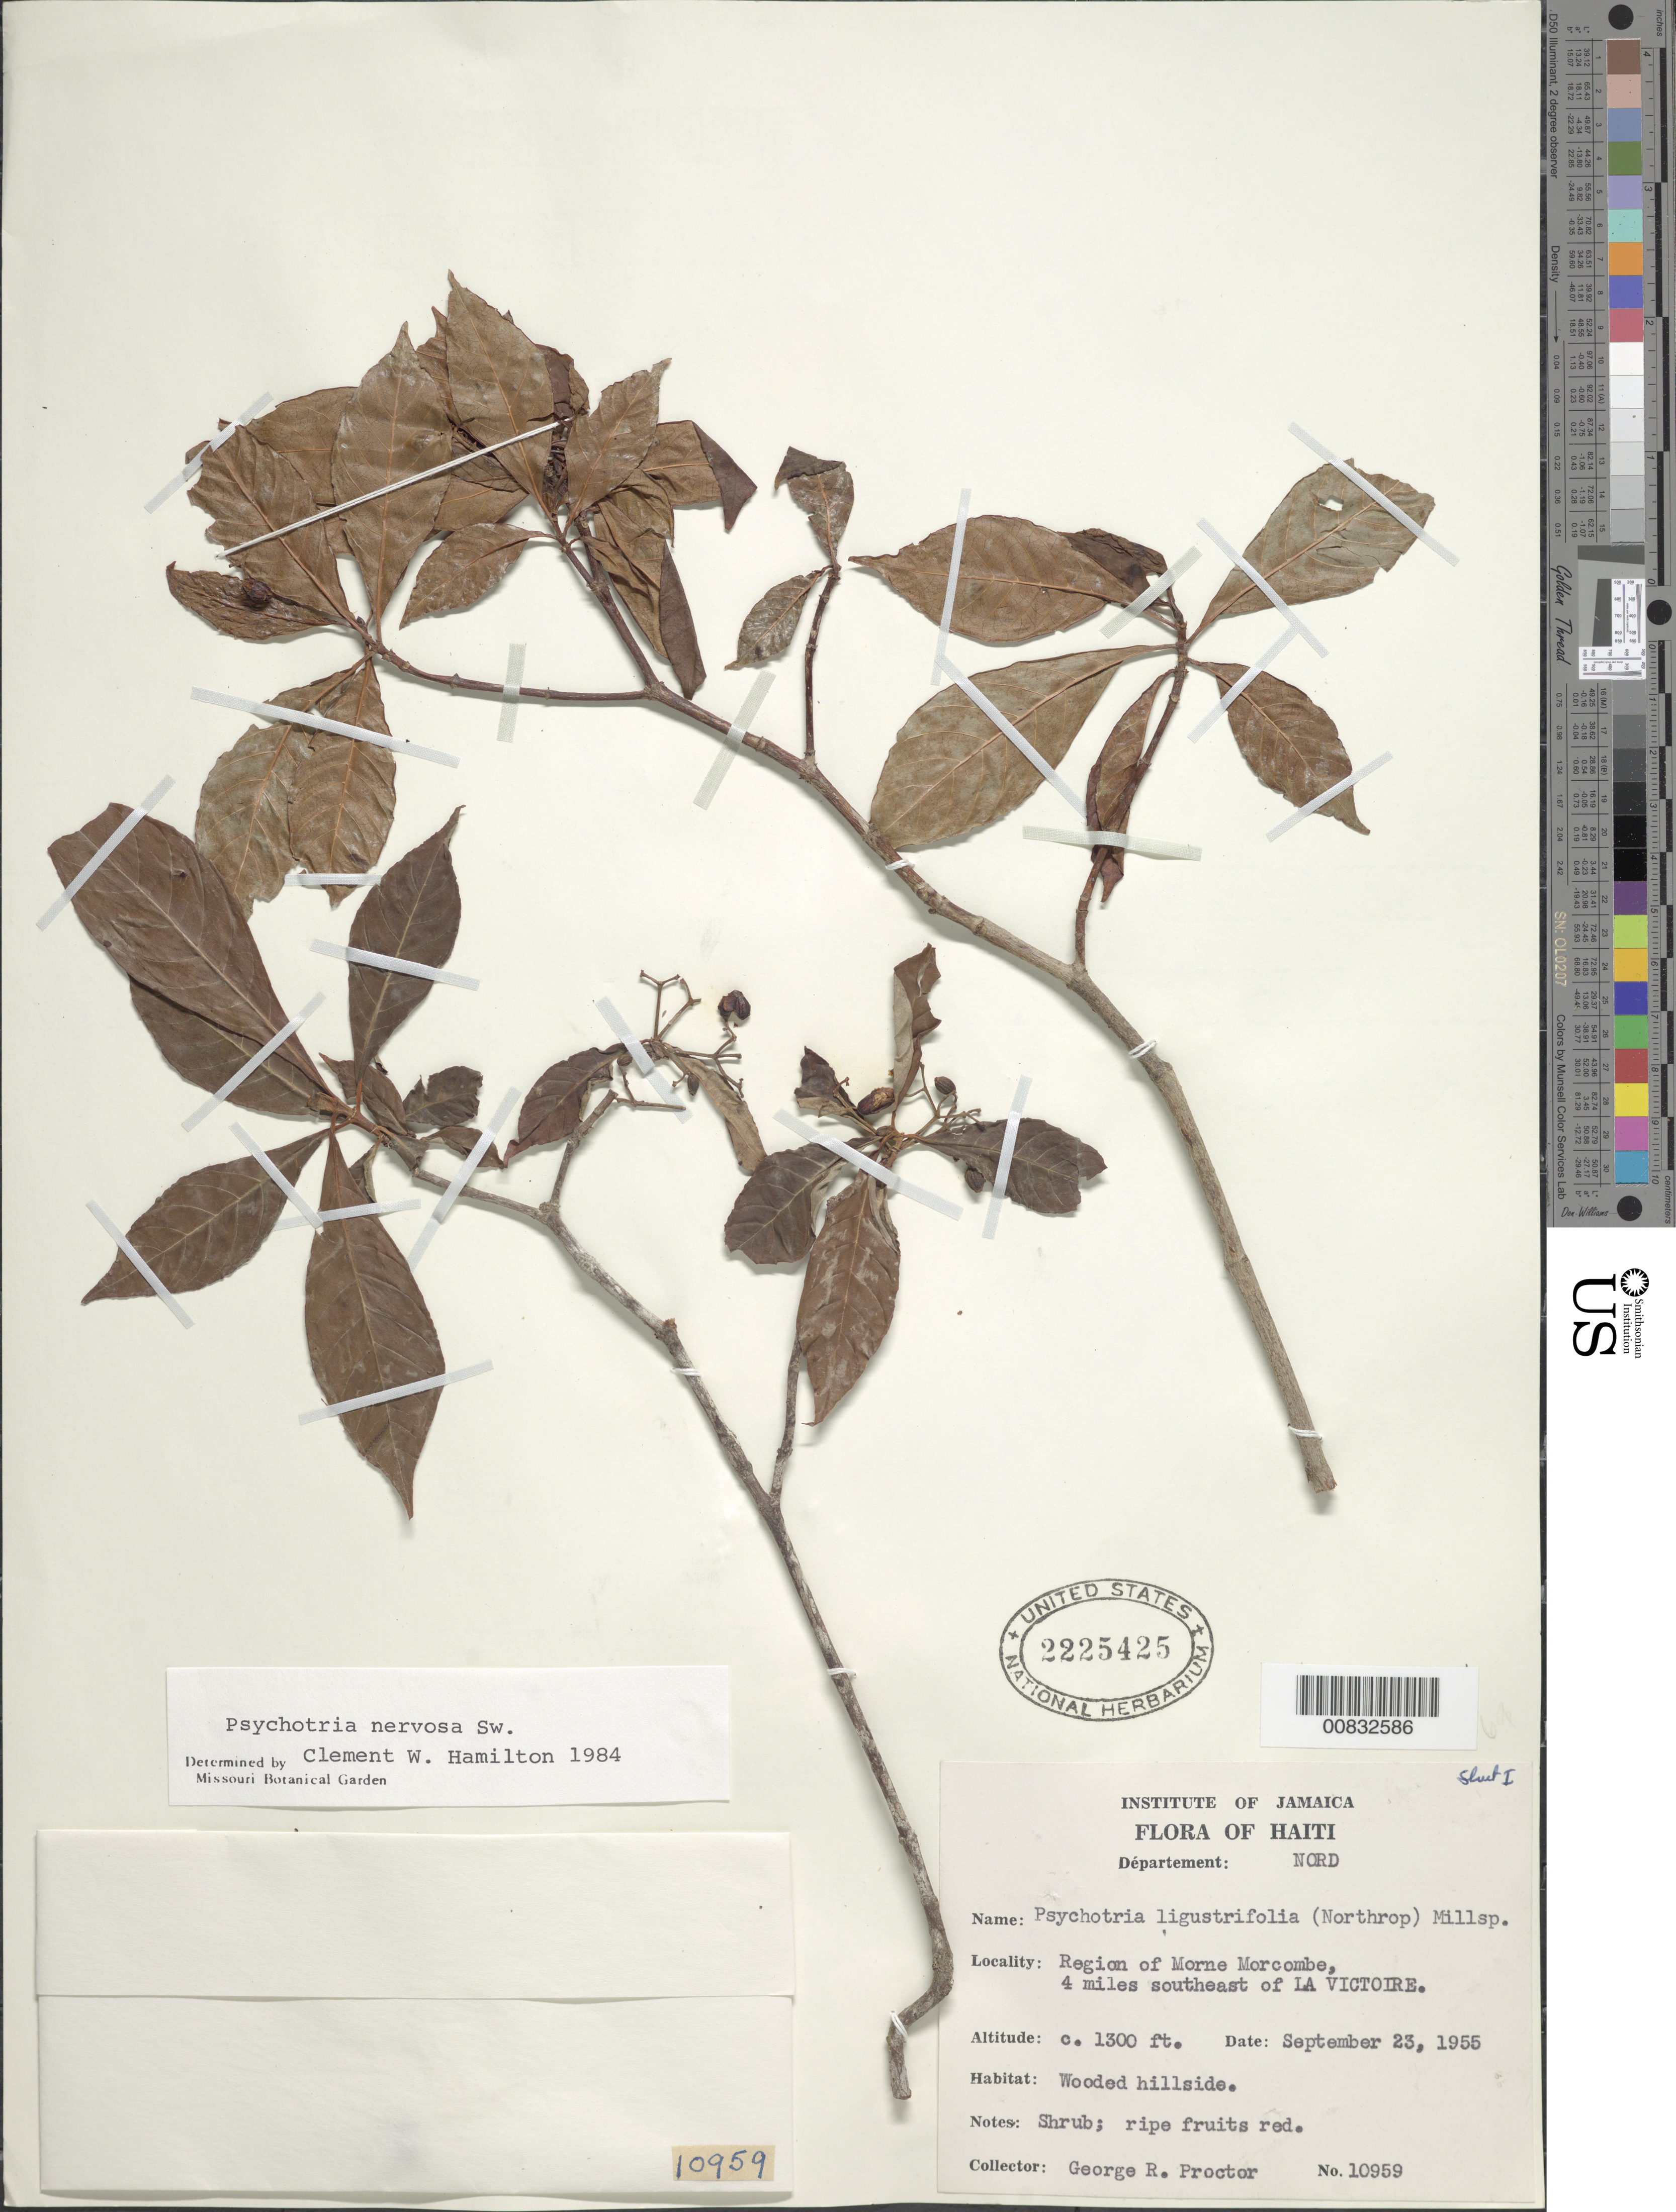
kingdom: Plantae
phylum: Tracheophyta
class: Magnoliopsida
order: Gentianales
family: Rubiaceae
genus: Psychotria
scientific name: Psychotria nervosa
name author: Sw.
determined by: Hamilton, C. W.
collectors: G. R. Proctor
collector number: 10959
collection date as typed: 23 Sep 1955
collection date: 1955-09-23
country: Haiti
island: Hispaniola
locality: Region of Morne Morcombe, 4 miles SE of La Victoire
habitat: Wooded hillside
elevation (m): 396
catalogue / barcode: US 2225425